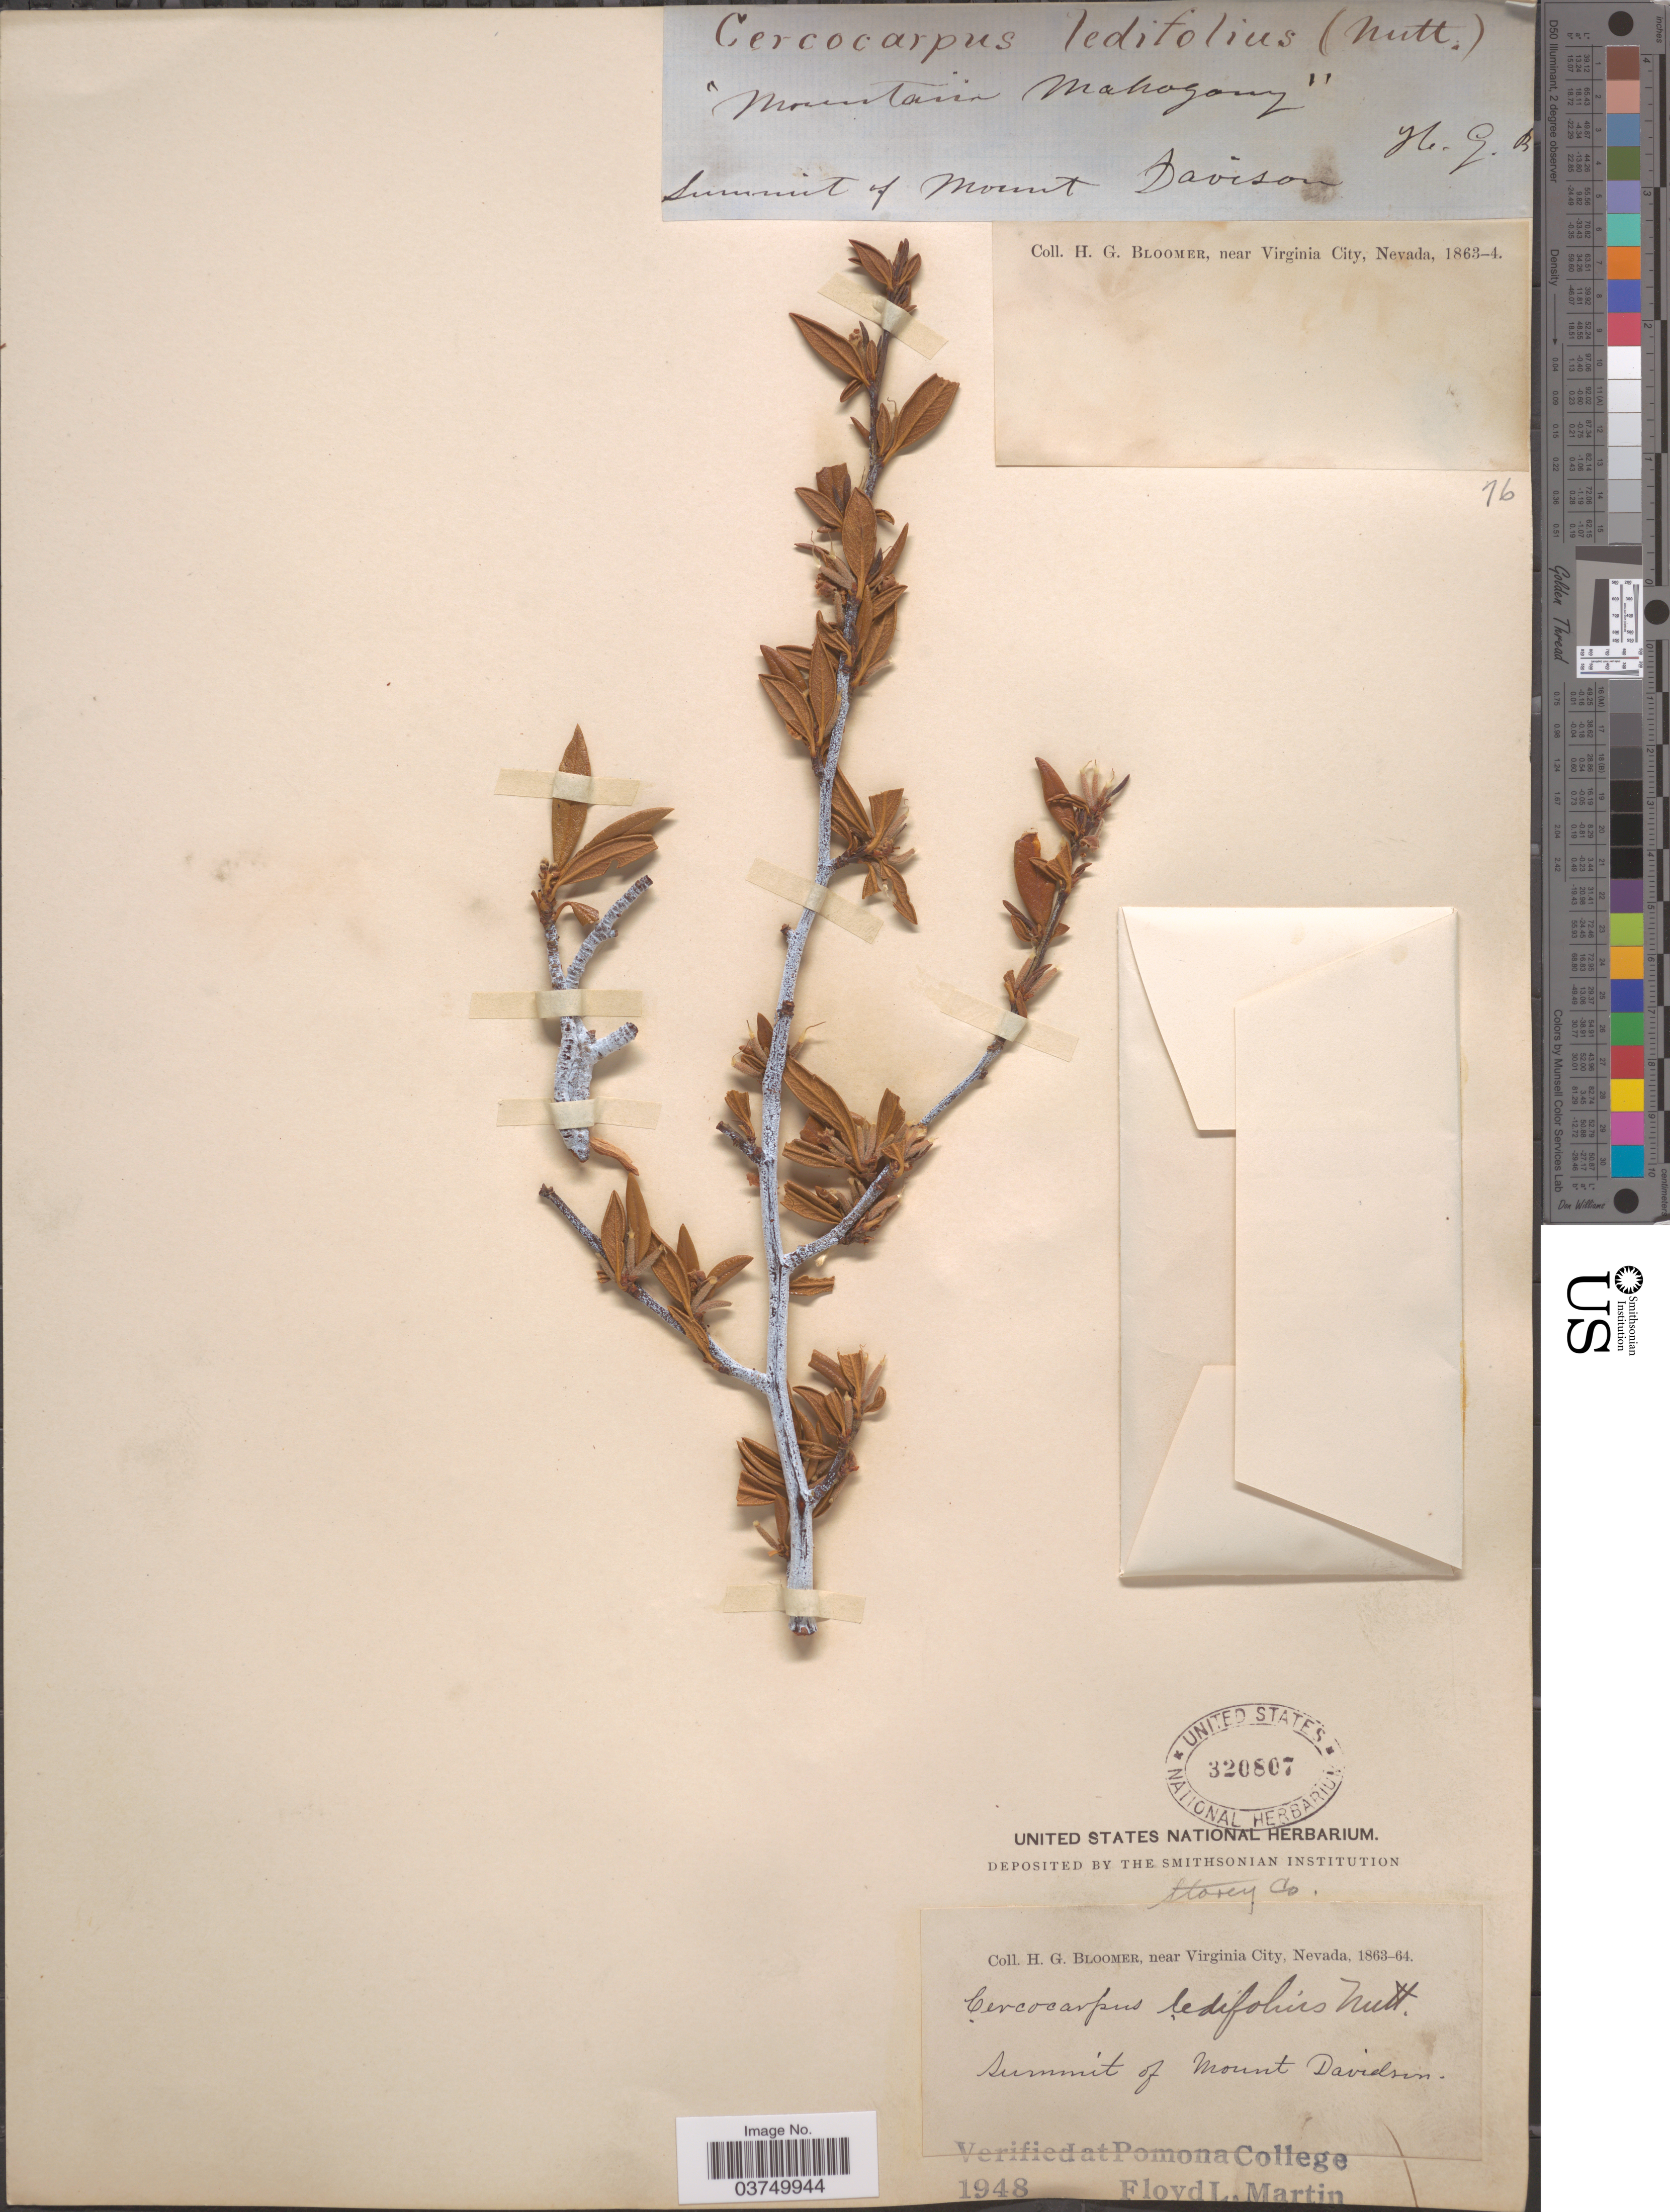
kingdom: Plantae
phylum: Tracheophyta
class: Magnoliopsida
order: Rosales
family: Rosaceae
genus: Cercocarpus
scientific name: Cercocarpus ledifolius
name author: Nutt.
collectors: H. Bloomer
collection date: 1863/1864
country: United States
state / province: Nevada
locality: Near Virginia City. Summit of Mount Davidson. "Mountain Mahogony". Summit of Mount Davison. Storey Co.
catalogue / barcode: US 320807